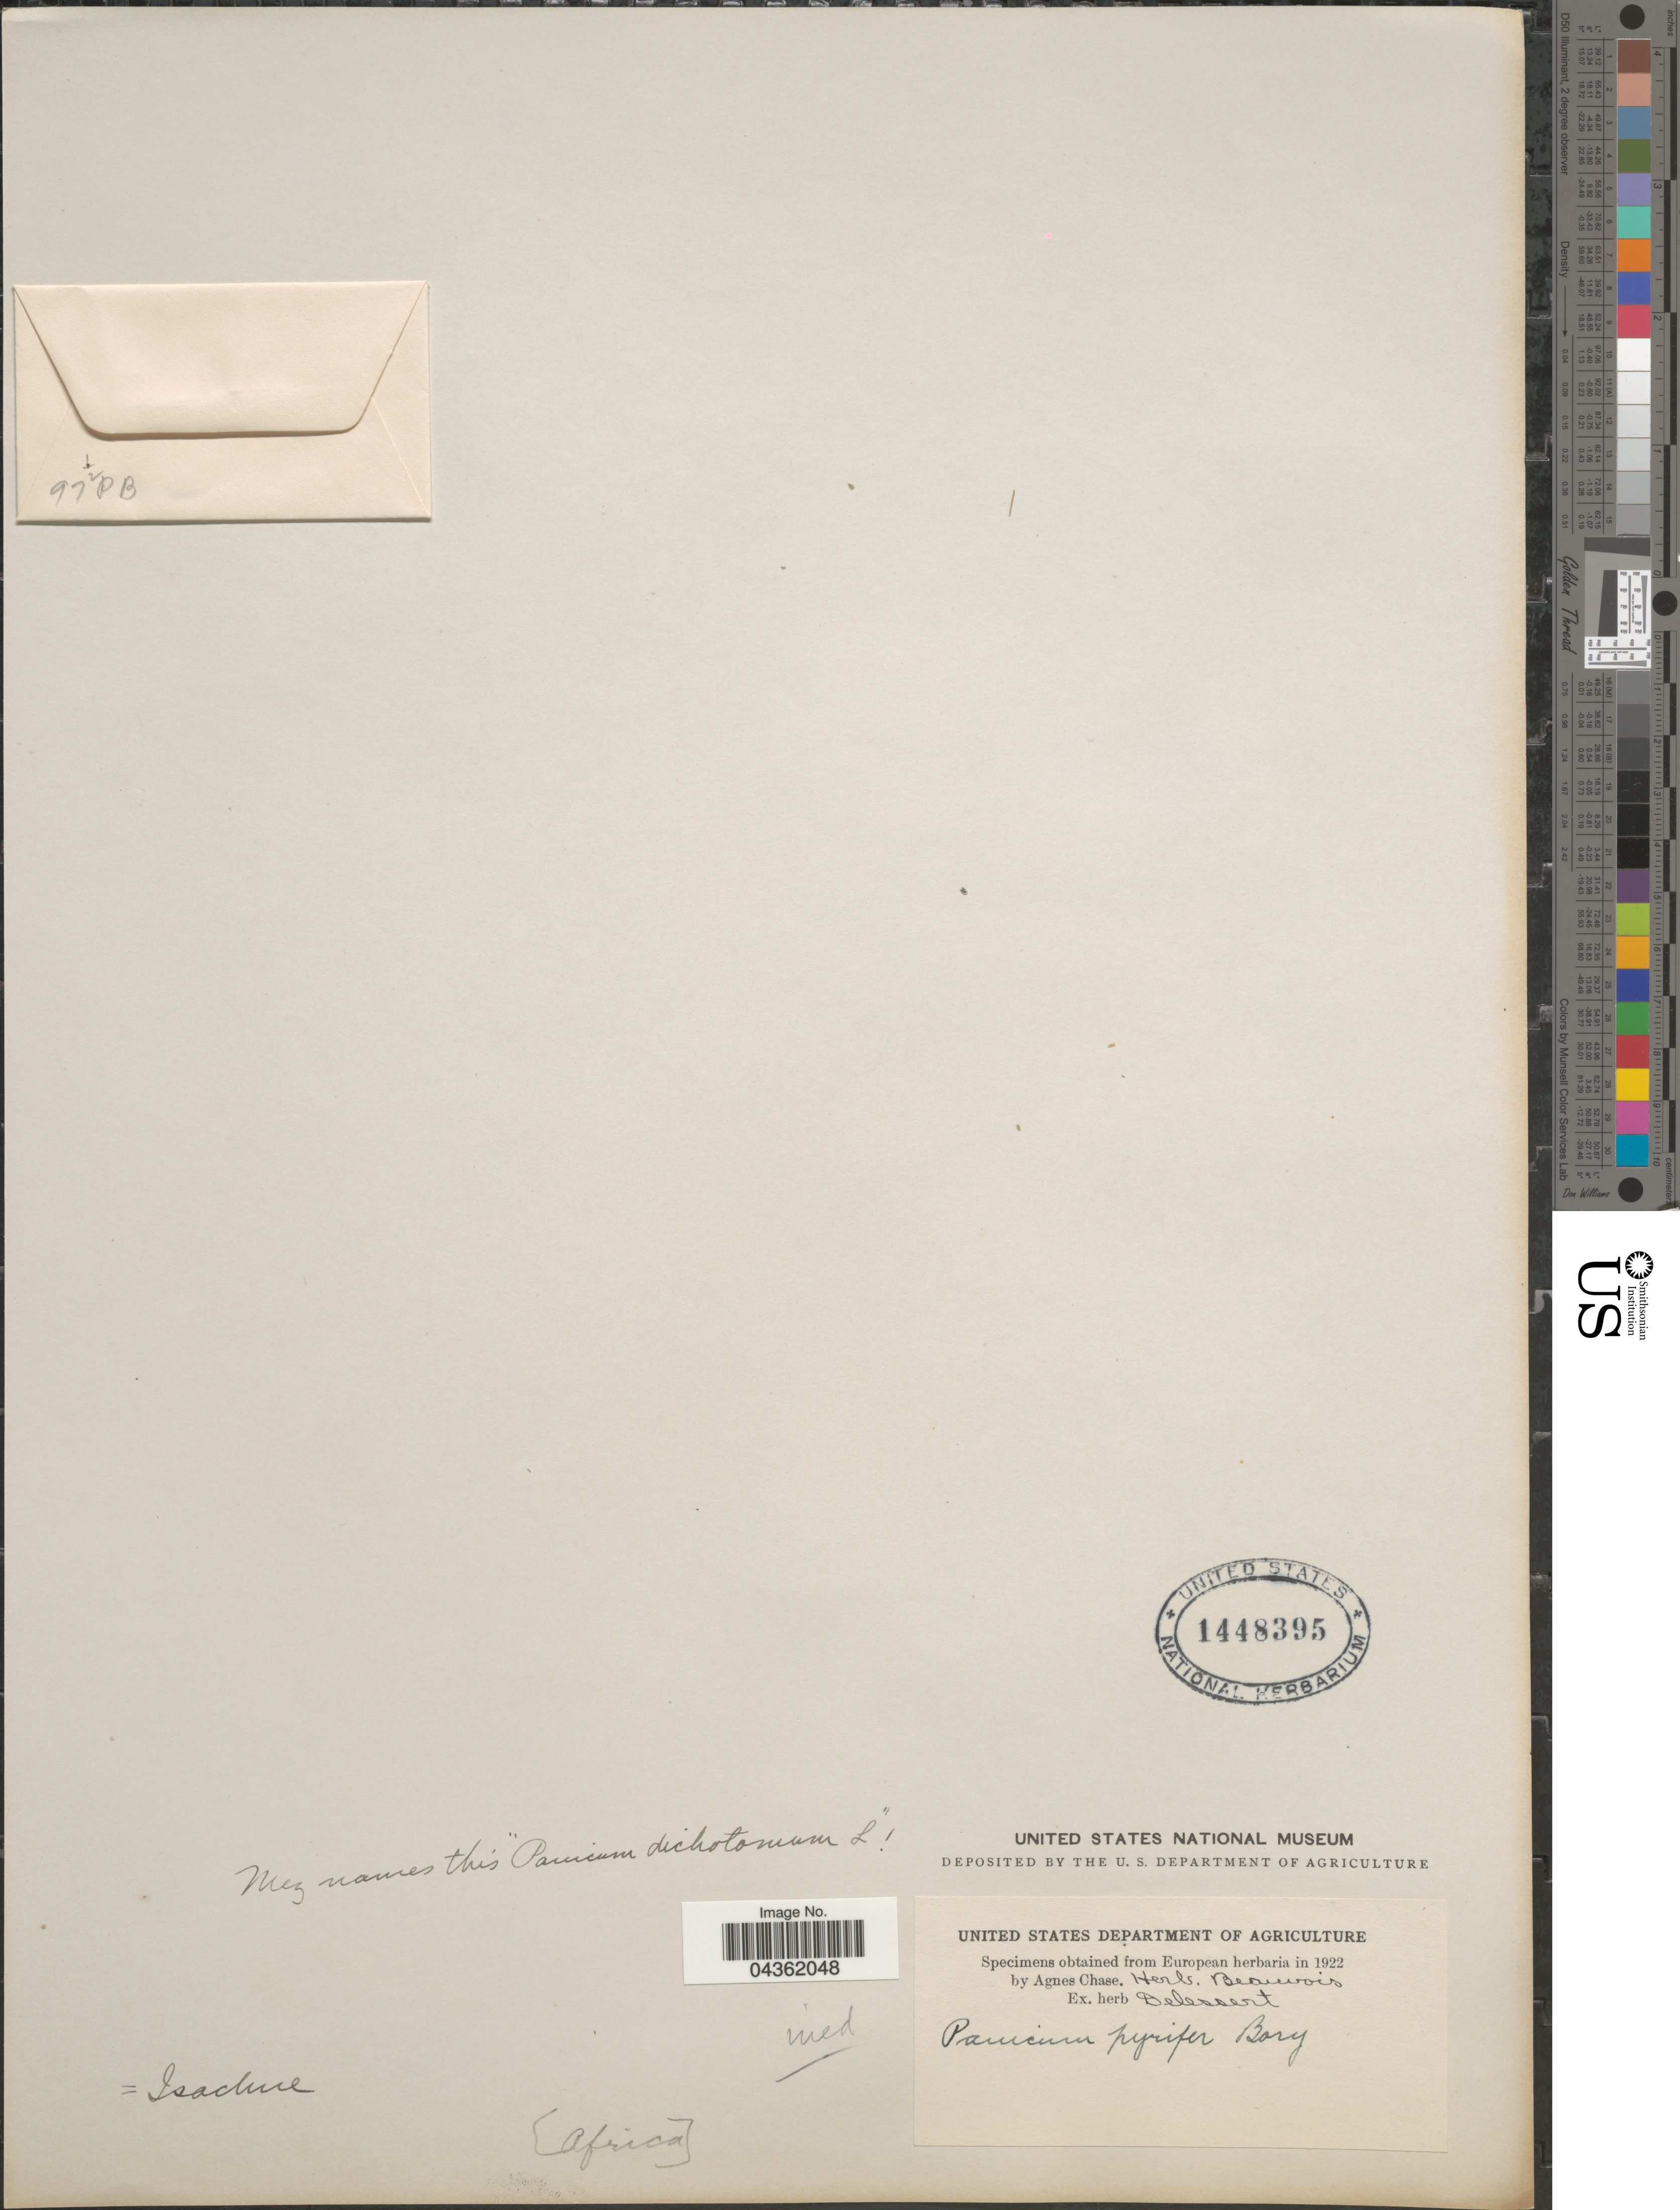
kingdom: Plantae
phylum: Tracheophyta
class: Liliopsida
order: Poales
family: Poaceae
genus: Isachne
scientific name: Isachne sp.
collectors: ex herb. Delessert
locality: Africa.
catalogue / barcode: US 1448395